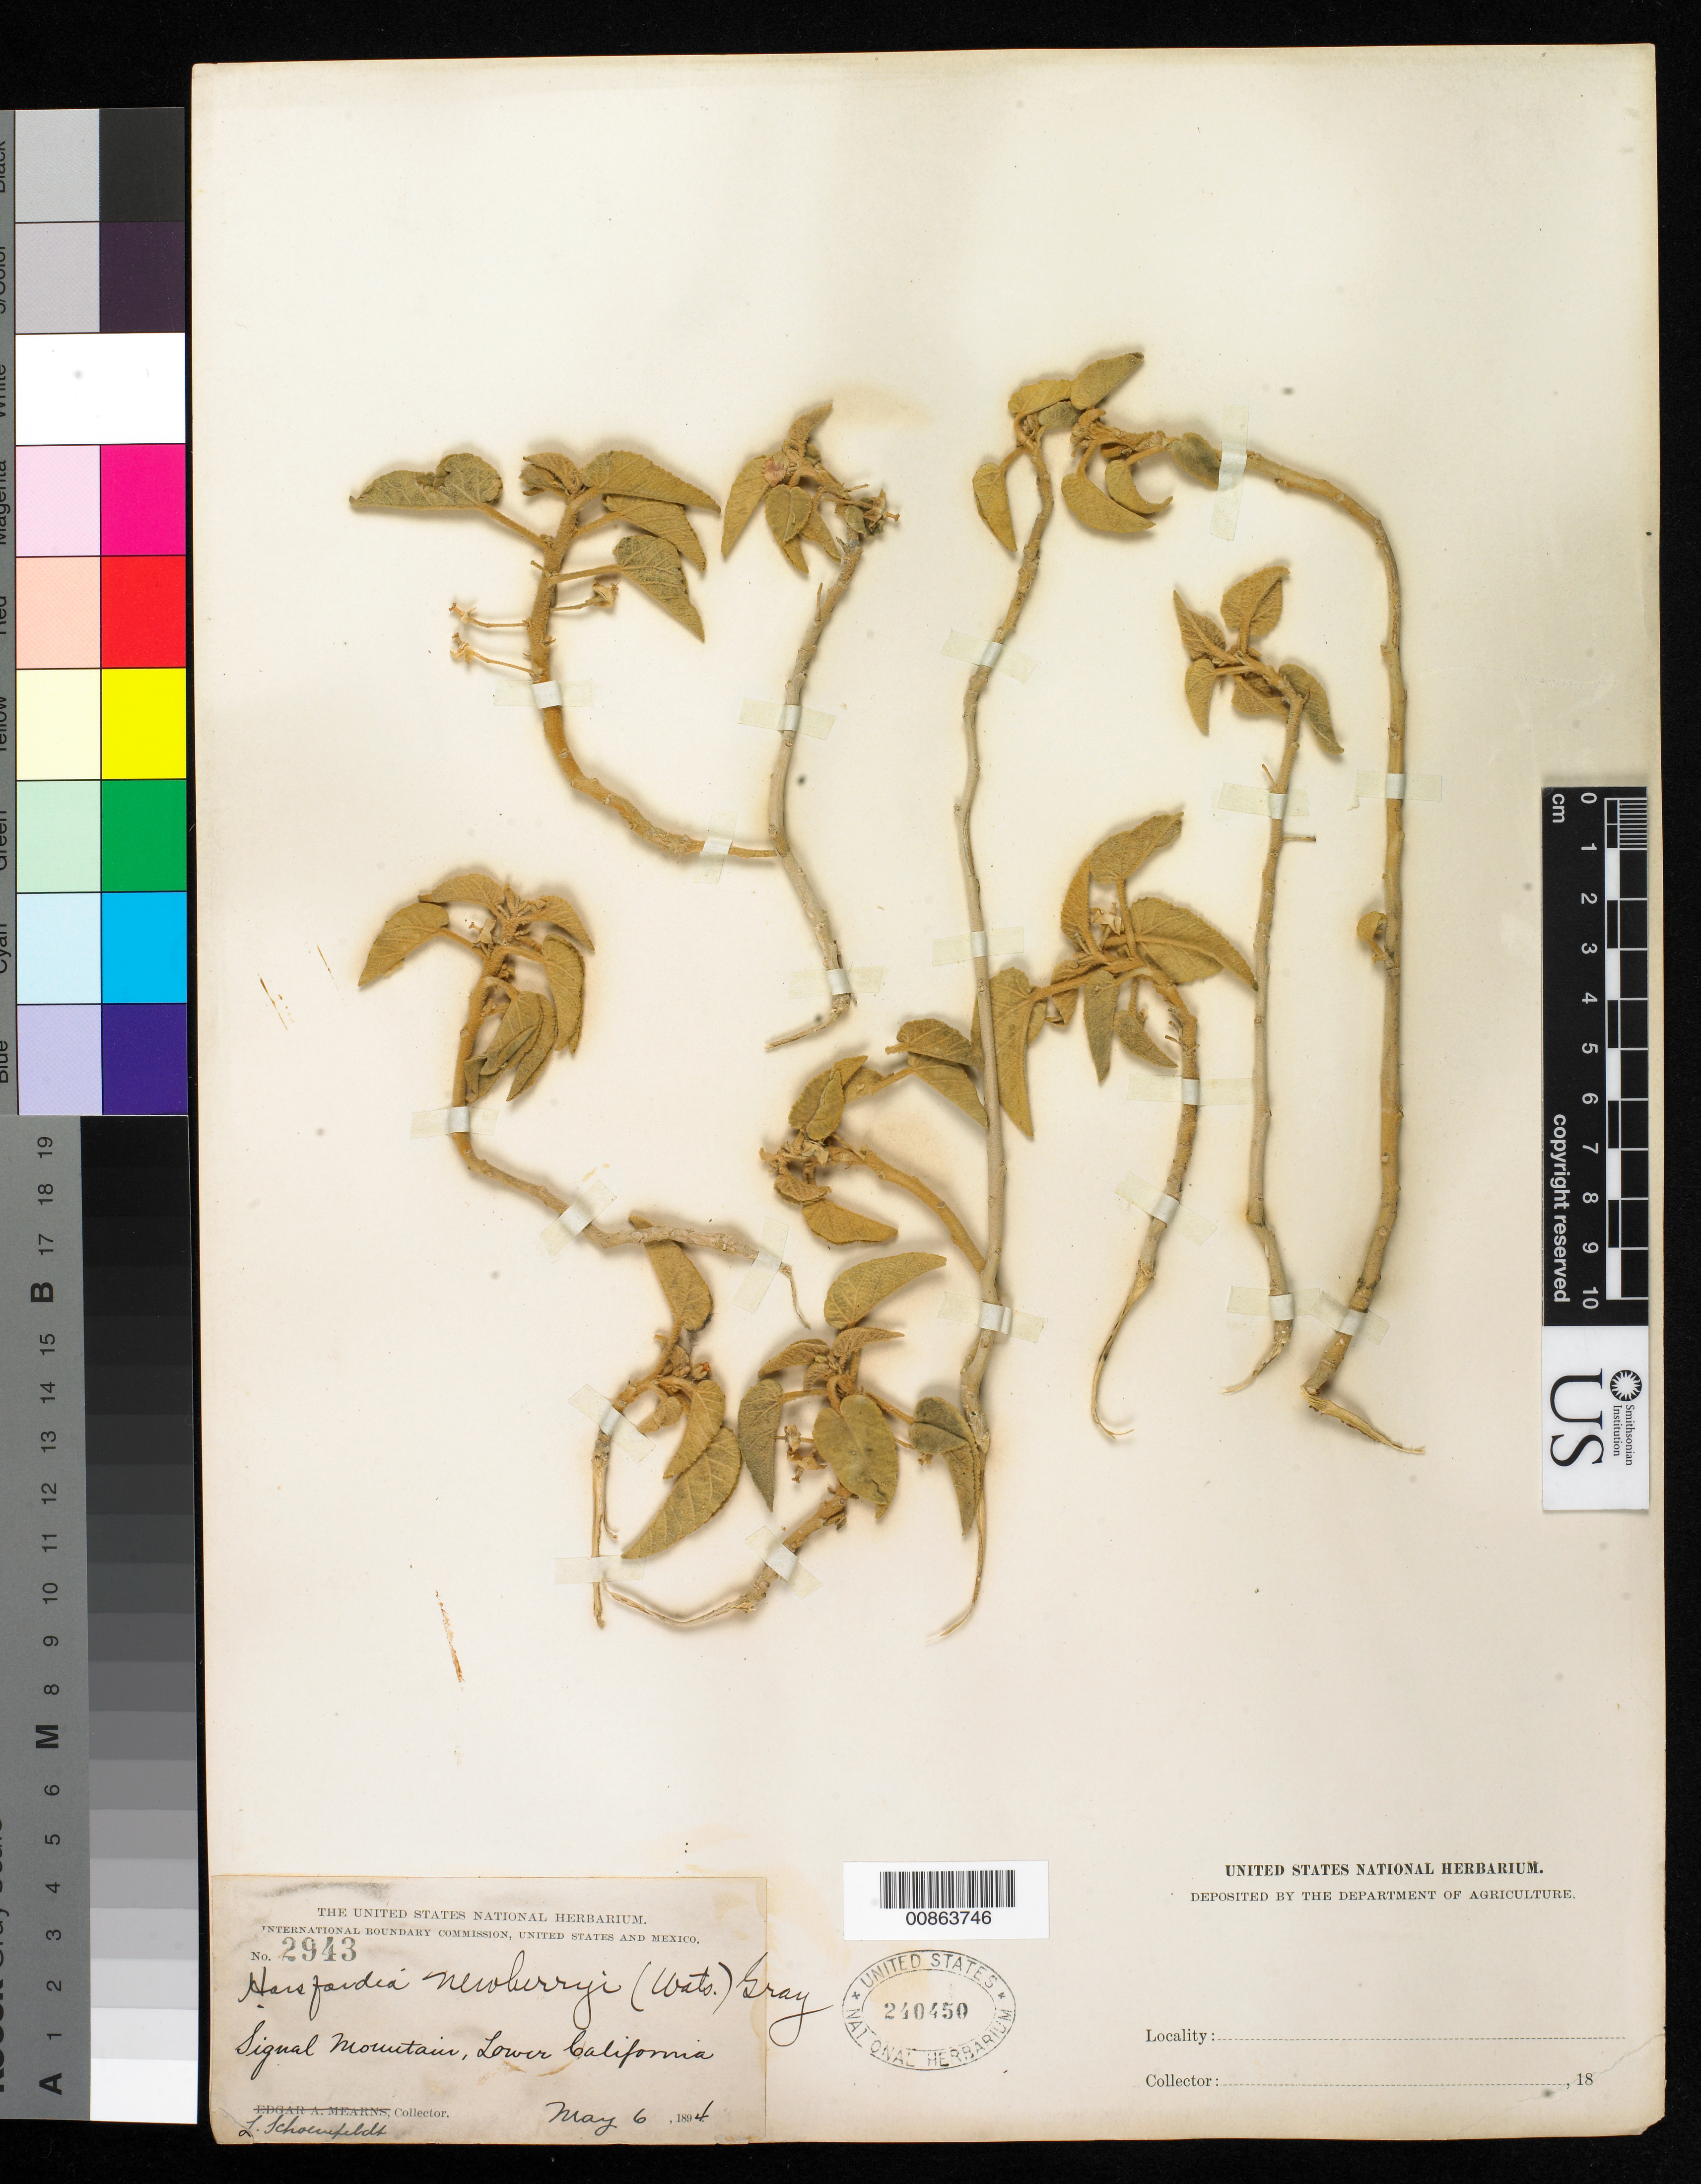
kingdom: Plantae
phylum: Tracheophyta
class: Magnoliopsida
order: Malvales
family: Malvaceae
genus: Horsfordia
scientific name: Horsfordia newberryi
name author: (S. Watson) A. Gray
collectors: L. Schoenfeldt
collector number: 2943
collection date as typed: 06 May 1894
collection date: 1894-05-06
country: Mexico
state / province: Baja California Norte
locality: Signal Mountain, Baja California.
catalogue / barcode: US 240450